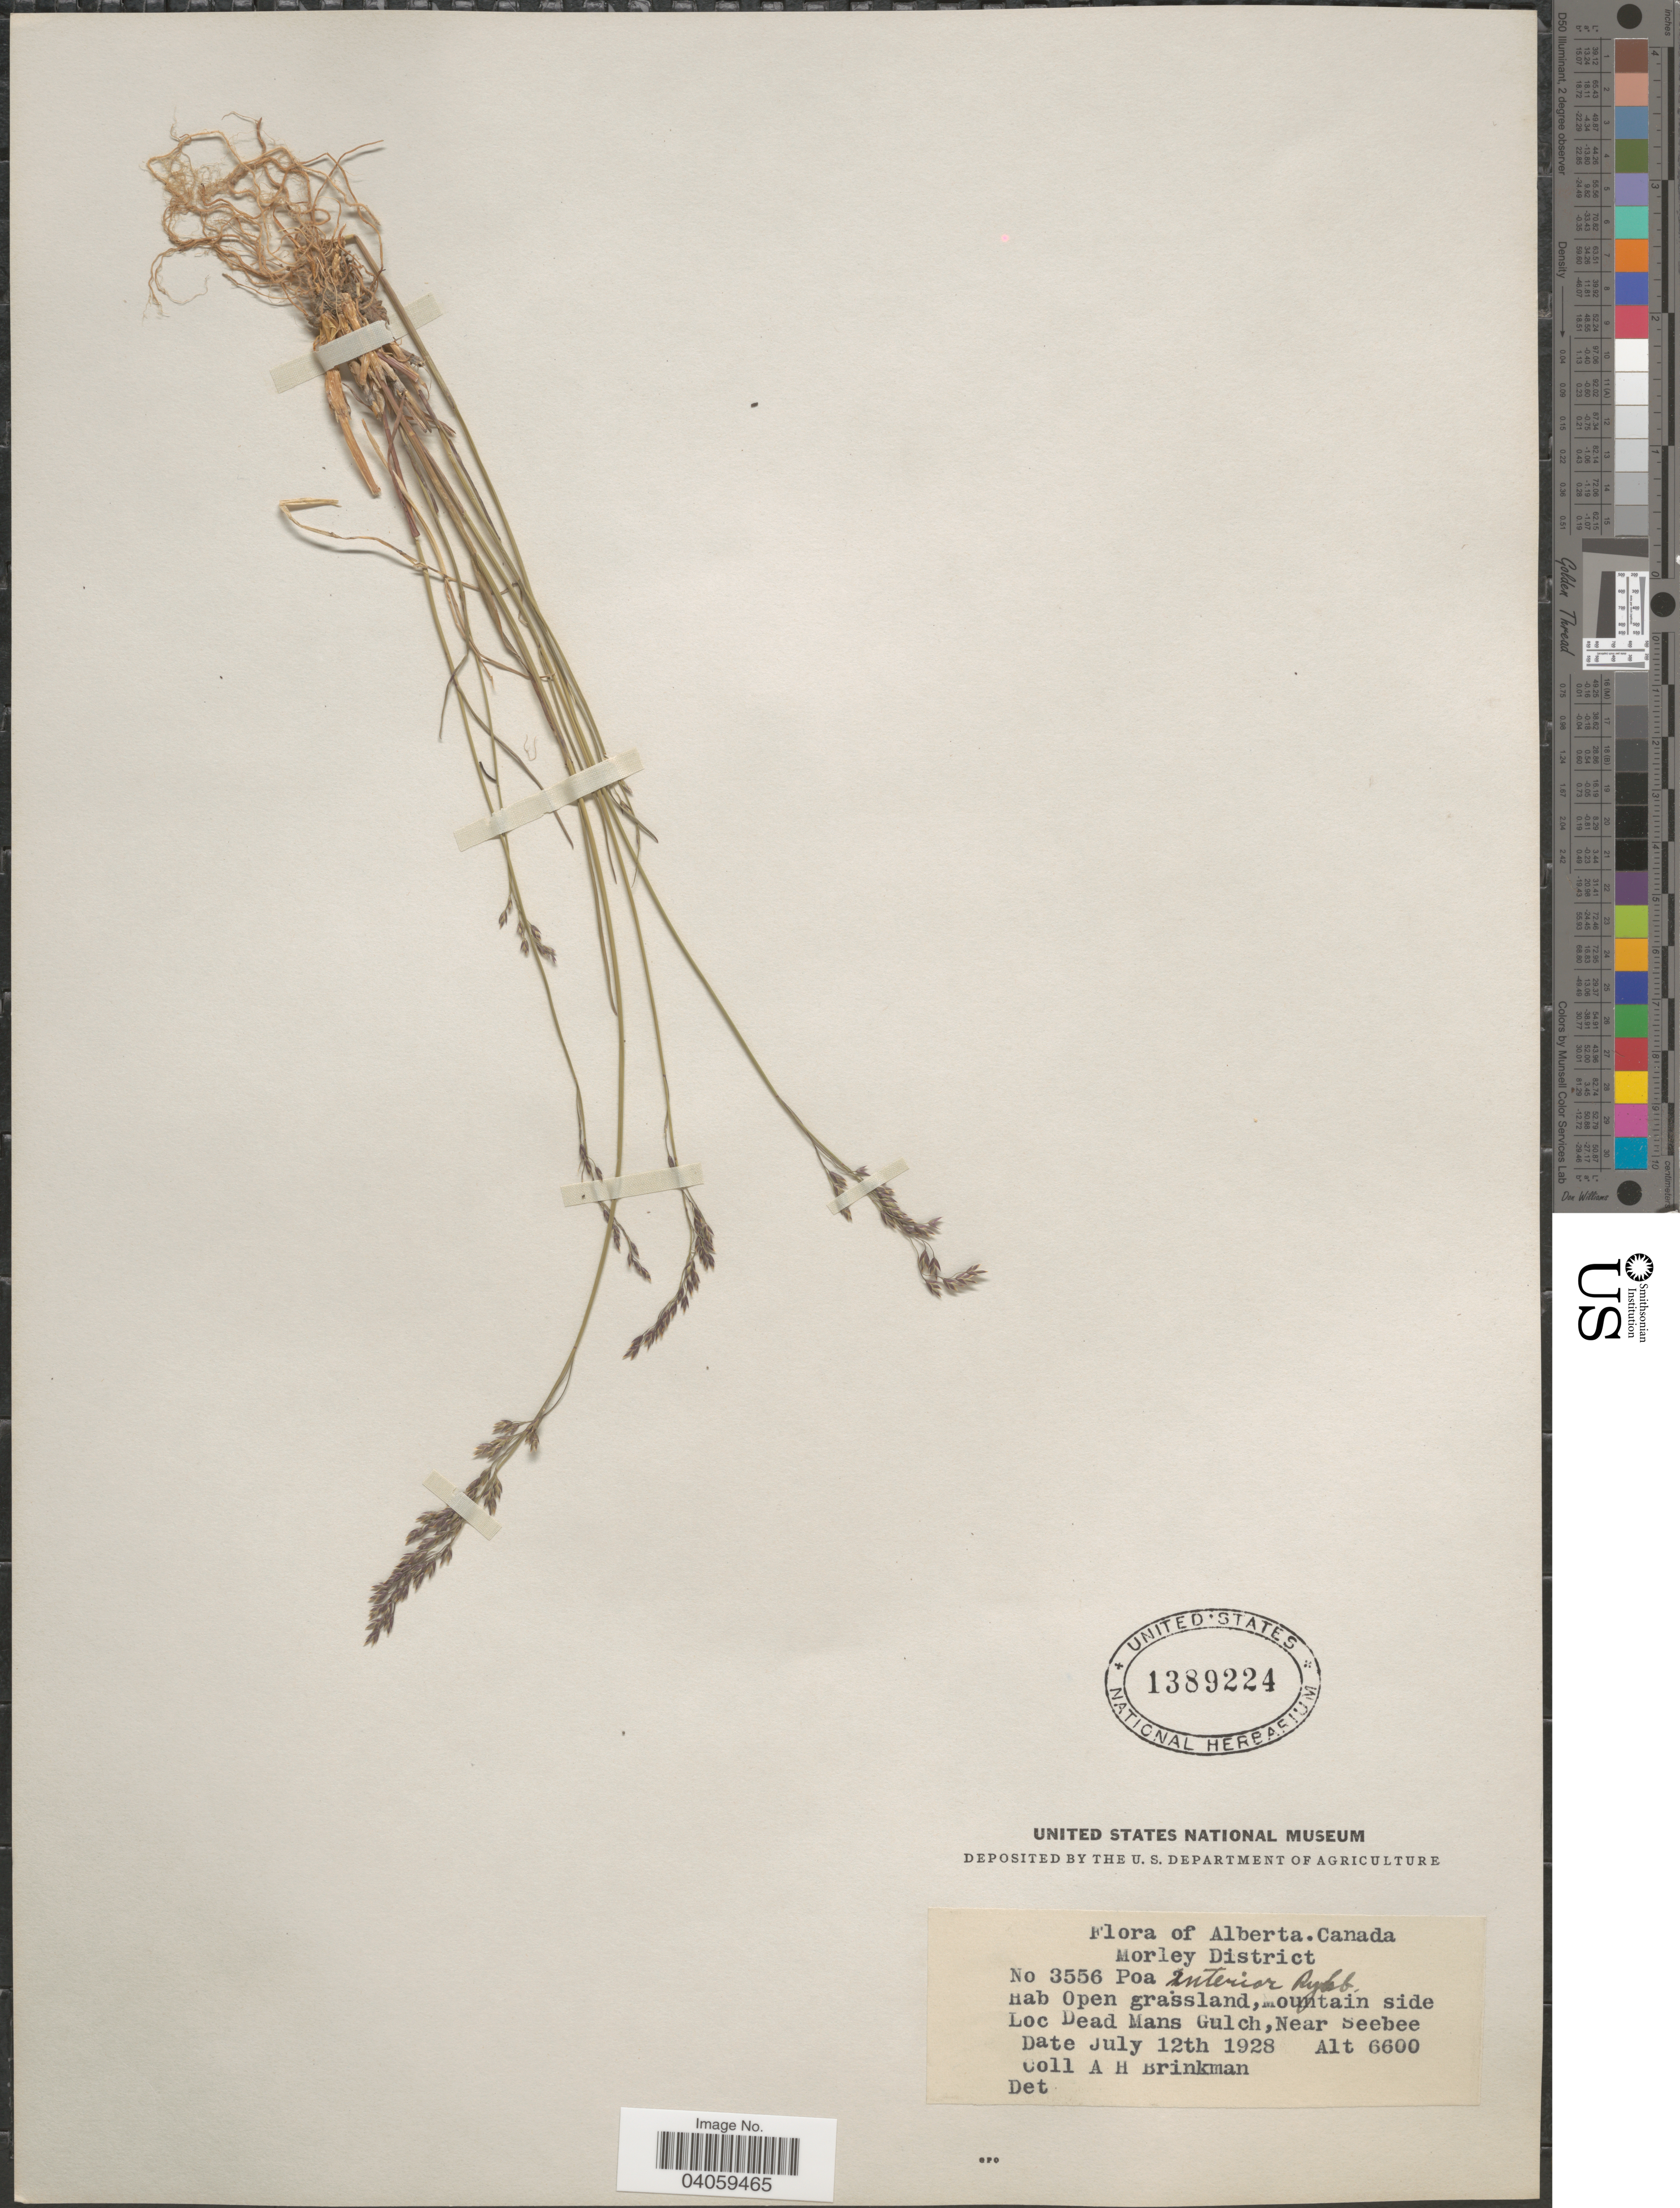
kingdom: Plantae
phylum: Tracheophyta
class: Liliopsida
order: Poales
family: Poaceae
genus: Poa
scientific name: Poa interior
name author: Rydb.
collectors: A. Brinkman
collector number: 3556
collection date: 1928-07-12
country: Canada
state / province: Alberta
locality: Morley District. Dead Mans Gulch, Near Seebee.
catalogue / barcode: US 1389224